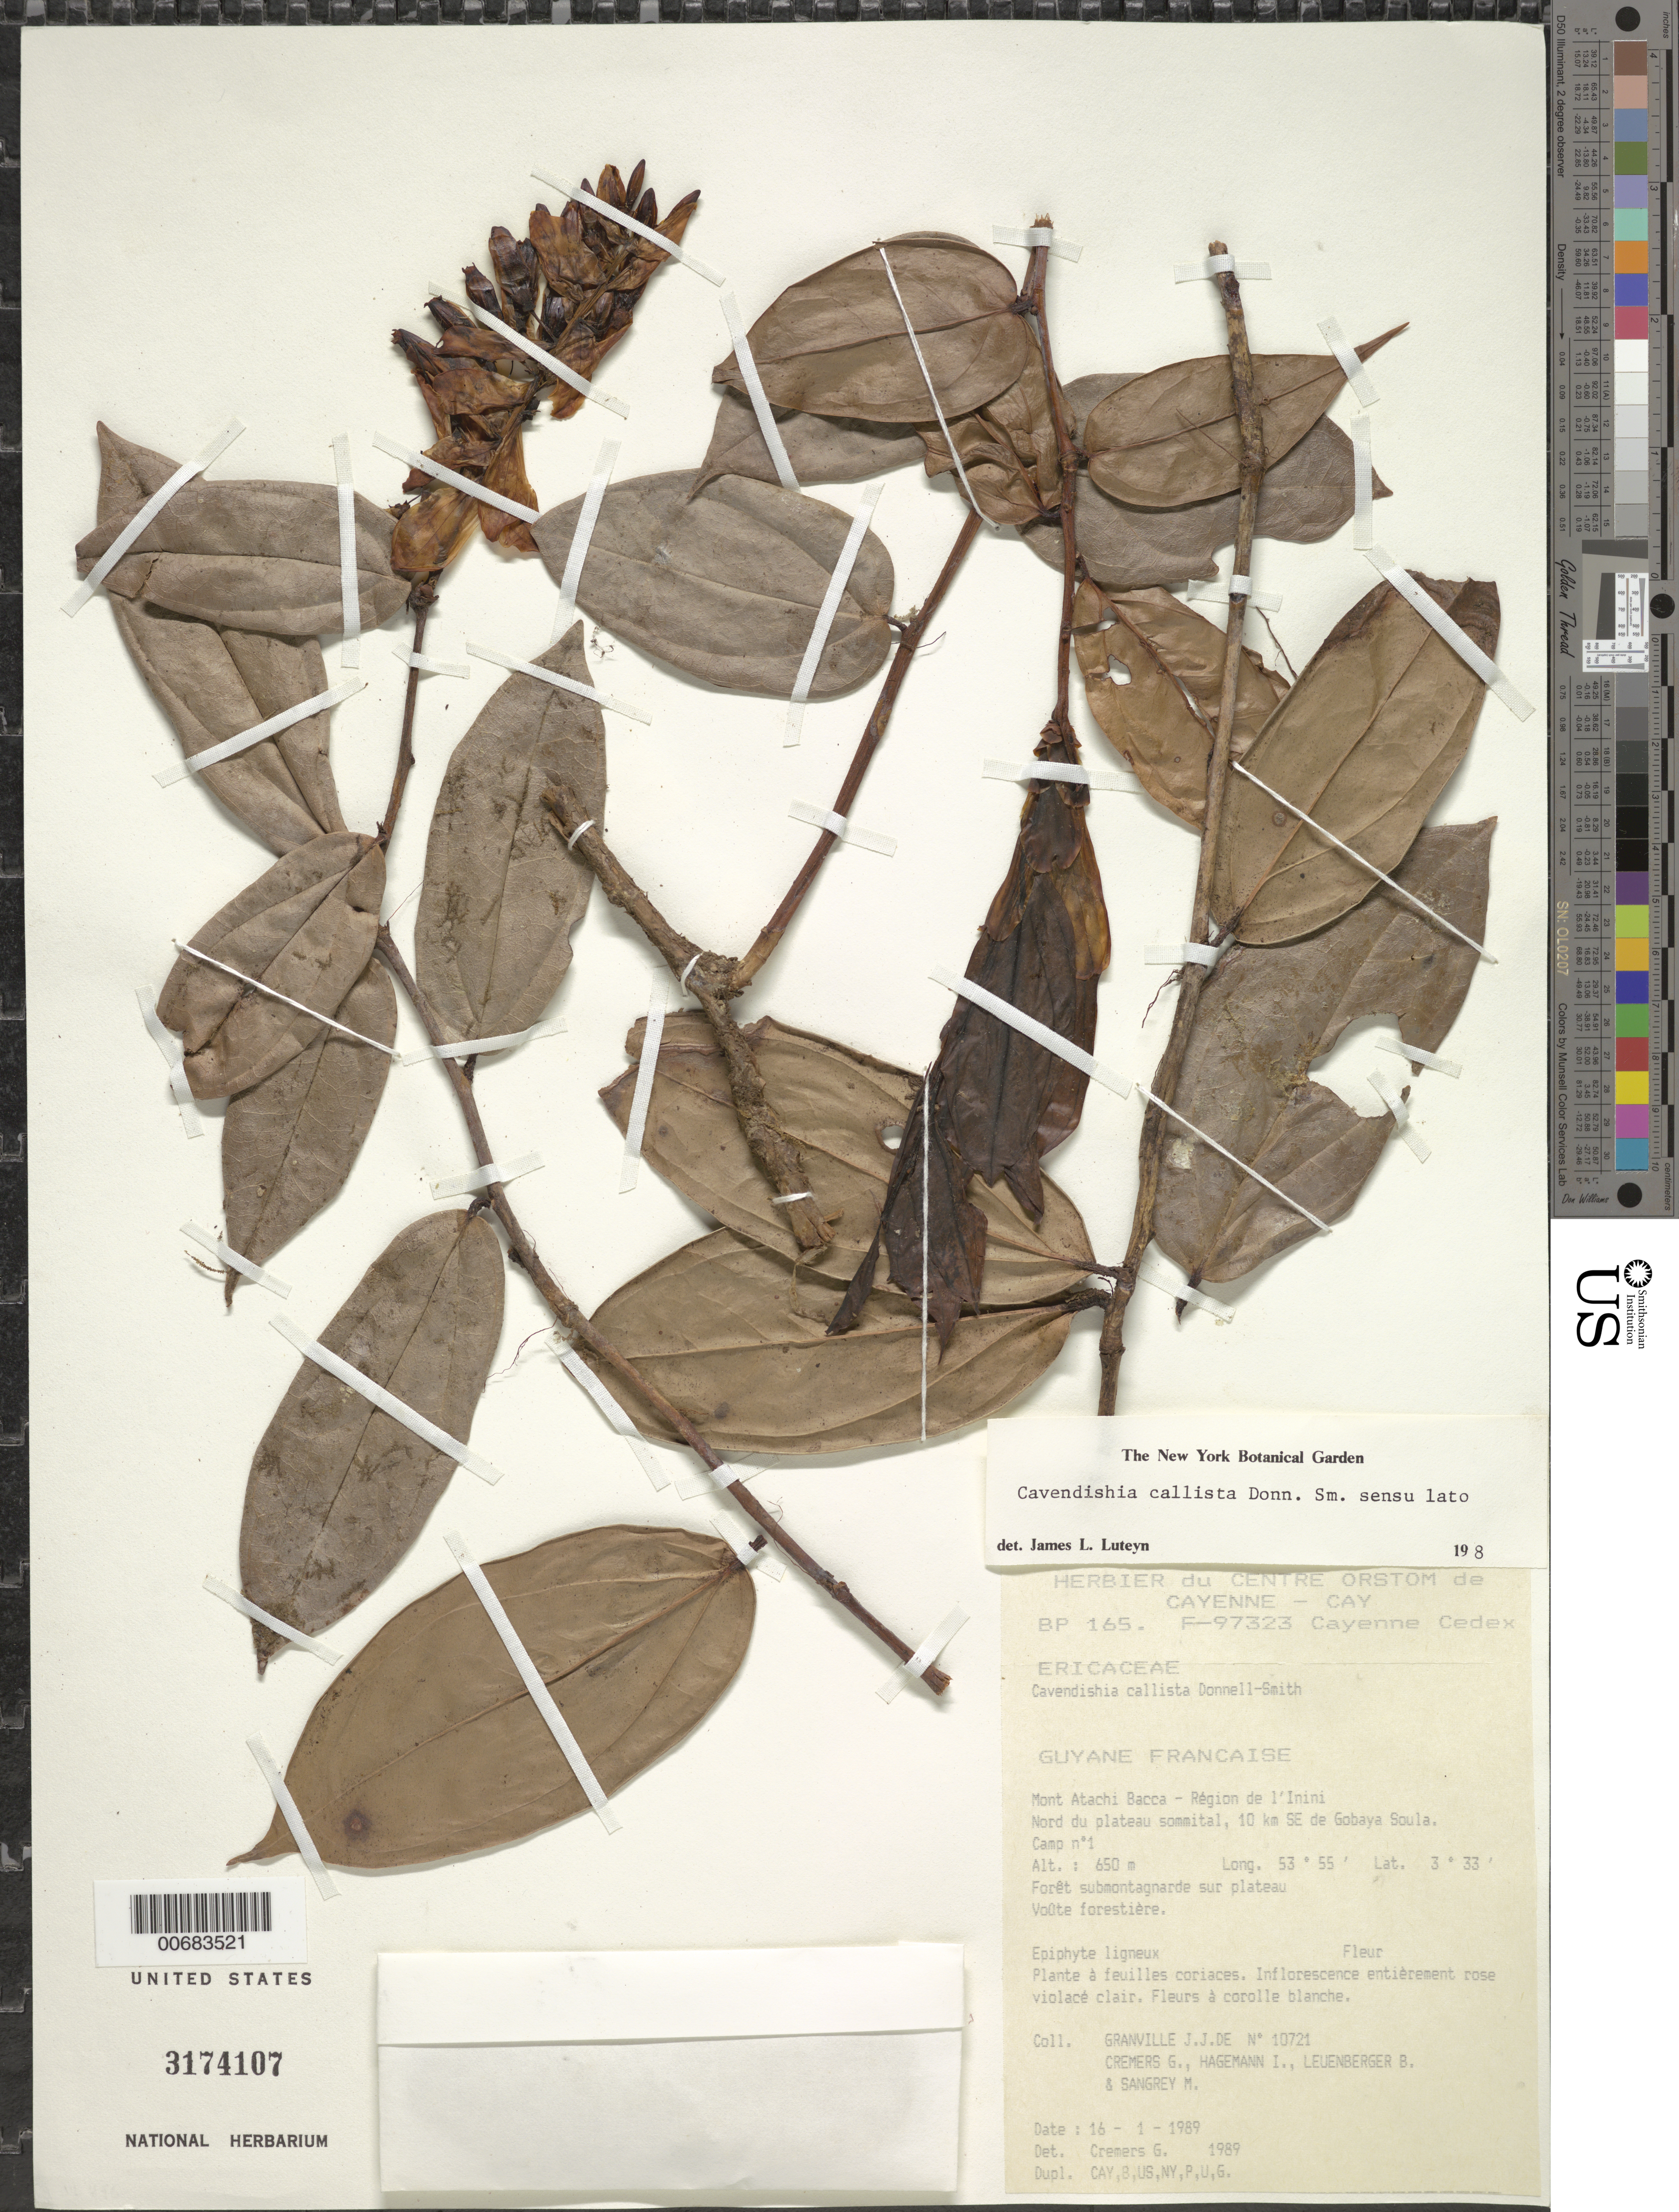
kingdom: Plantae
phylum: Tracheophyta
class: Magnoliopsida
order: Ericales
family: Ericaceae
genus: Cavendishia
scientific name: Cavendishia callista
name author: Donn. Sm.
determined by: Luteyn, J. L.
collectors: J.-J. de Granville, G. Cremers, J. Hagemann, B. E. Leuenberger & M. S. Sangrey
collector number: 10721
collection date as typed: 16-Jan-89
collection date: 1989-01-16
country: French Guiana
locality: Mont Atachi Bacca, région de l'Inini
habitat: Forêt submontagnarde sur plateau; voute forestiere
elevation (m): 650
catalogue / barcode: US 3174107